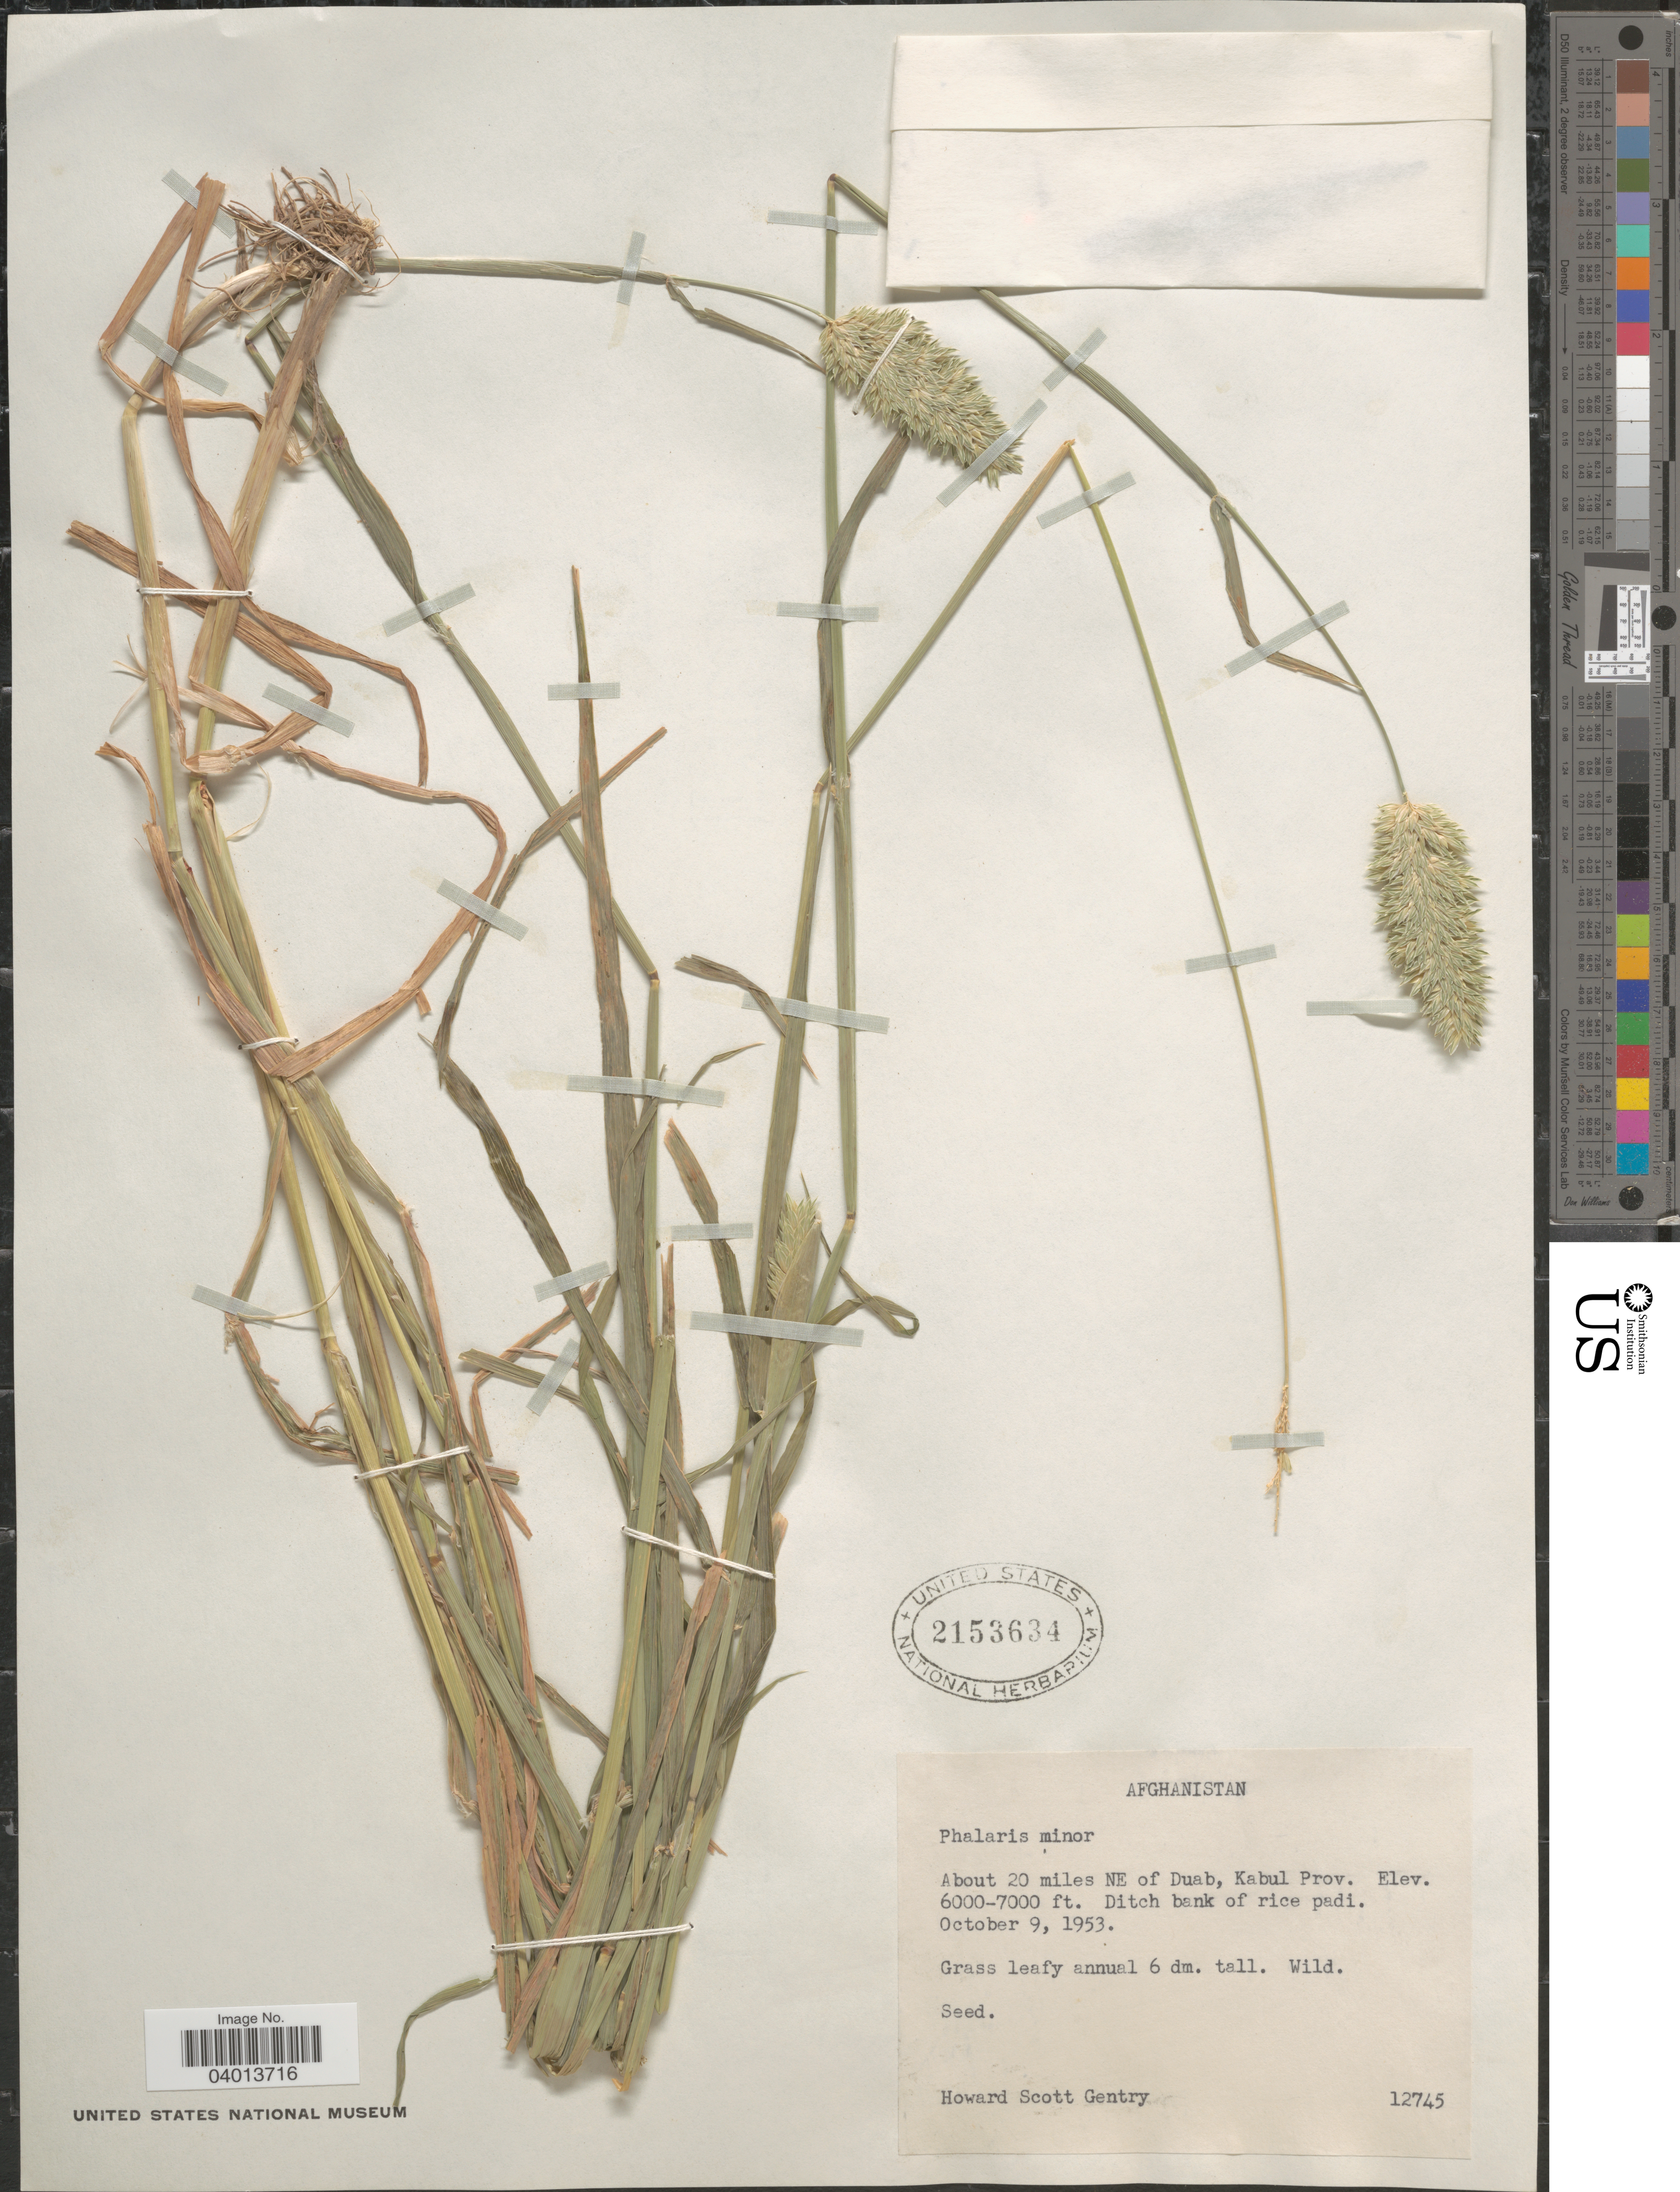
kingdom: Plantae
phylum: Tracheophyta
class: Liliopsida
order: Poales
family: Poaceae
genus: Phalaris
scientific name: Phalaris minor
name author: Retz.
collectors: H. S. Gentry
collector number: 12745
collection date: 1953-10-09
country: Afghanistan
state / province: Kabul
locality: About 20 miles NE of Duab, Kabul Prov.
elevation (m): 1829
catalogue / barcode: US 2153634